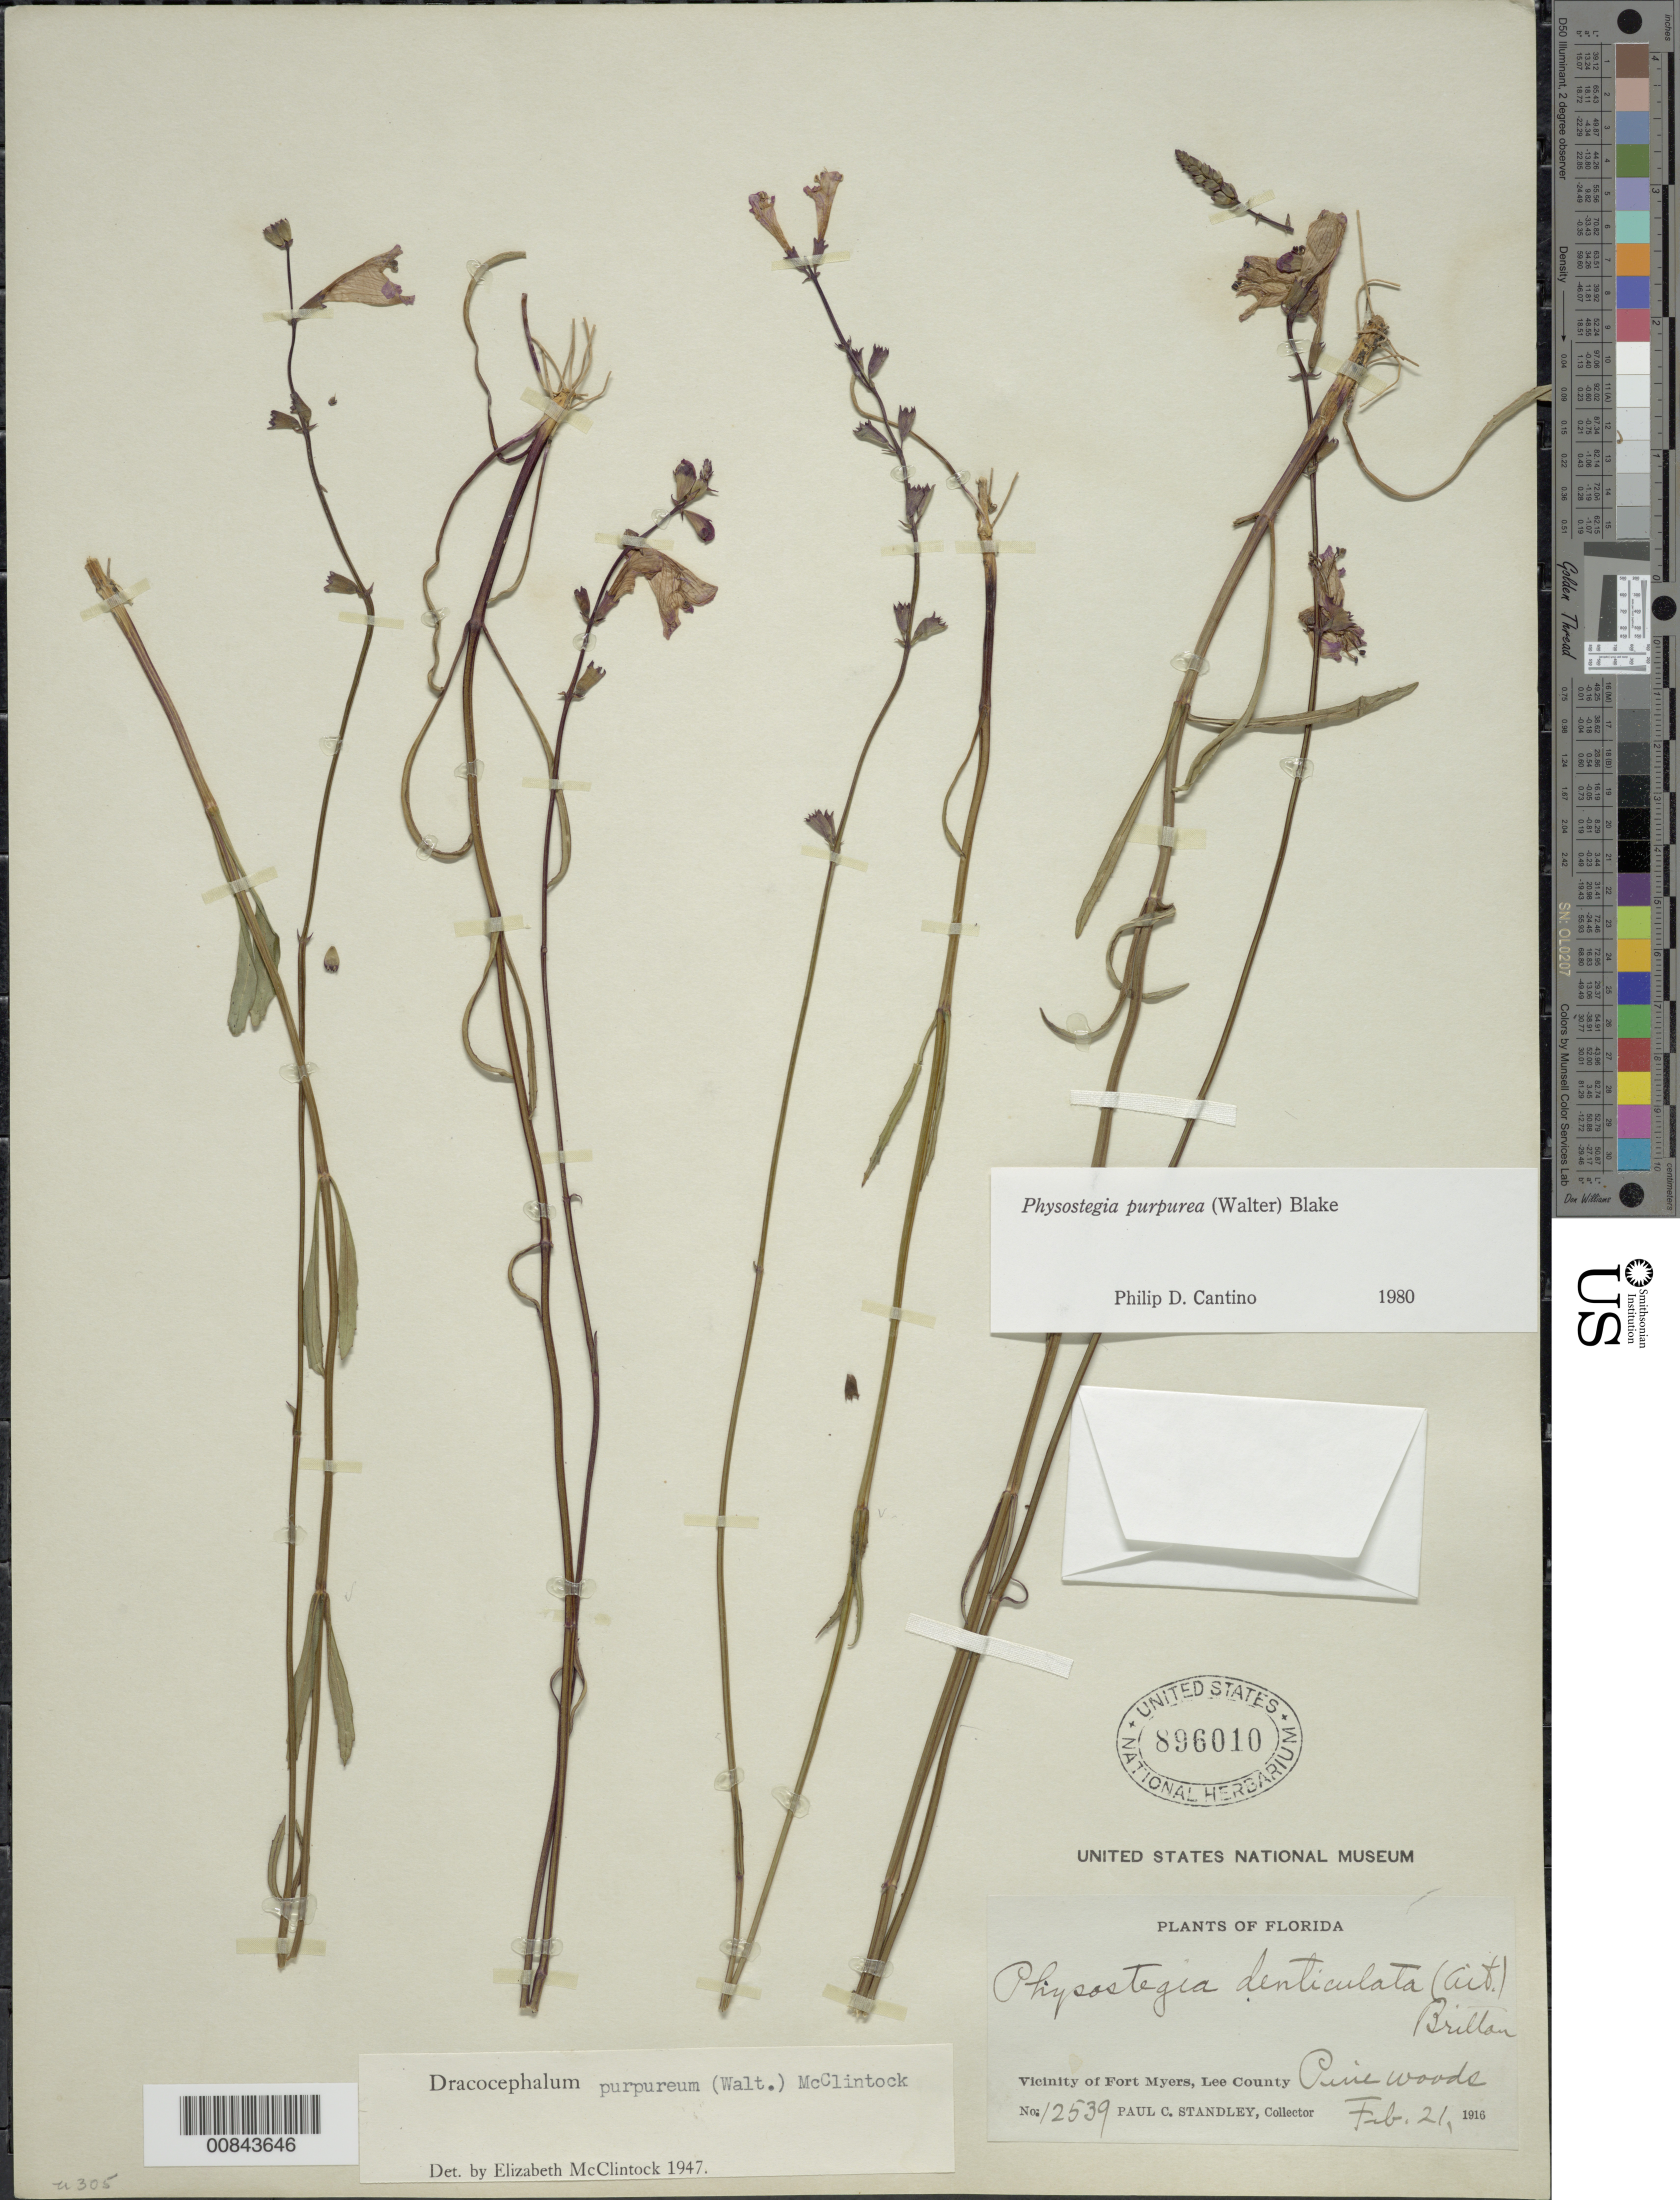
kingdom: Plantae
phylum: Tracheophyta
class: Magnoliopsida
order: Lamiales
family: Lamiaceae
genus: Physostegia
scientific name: Physostegia purpurea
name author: (Walter) Blake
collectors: P. C. Standley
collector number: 12539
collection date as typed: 21 Feb 1916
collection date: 1916-02-21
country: United States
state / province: Florida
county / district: Lee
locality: Fort Myers.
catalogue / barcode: US 896010